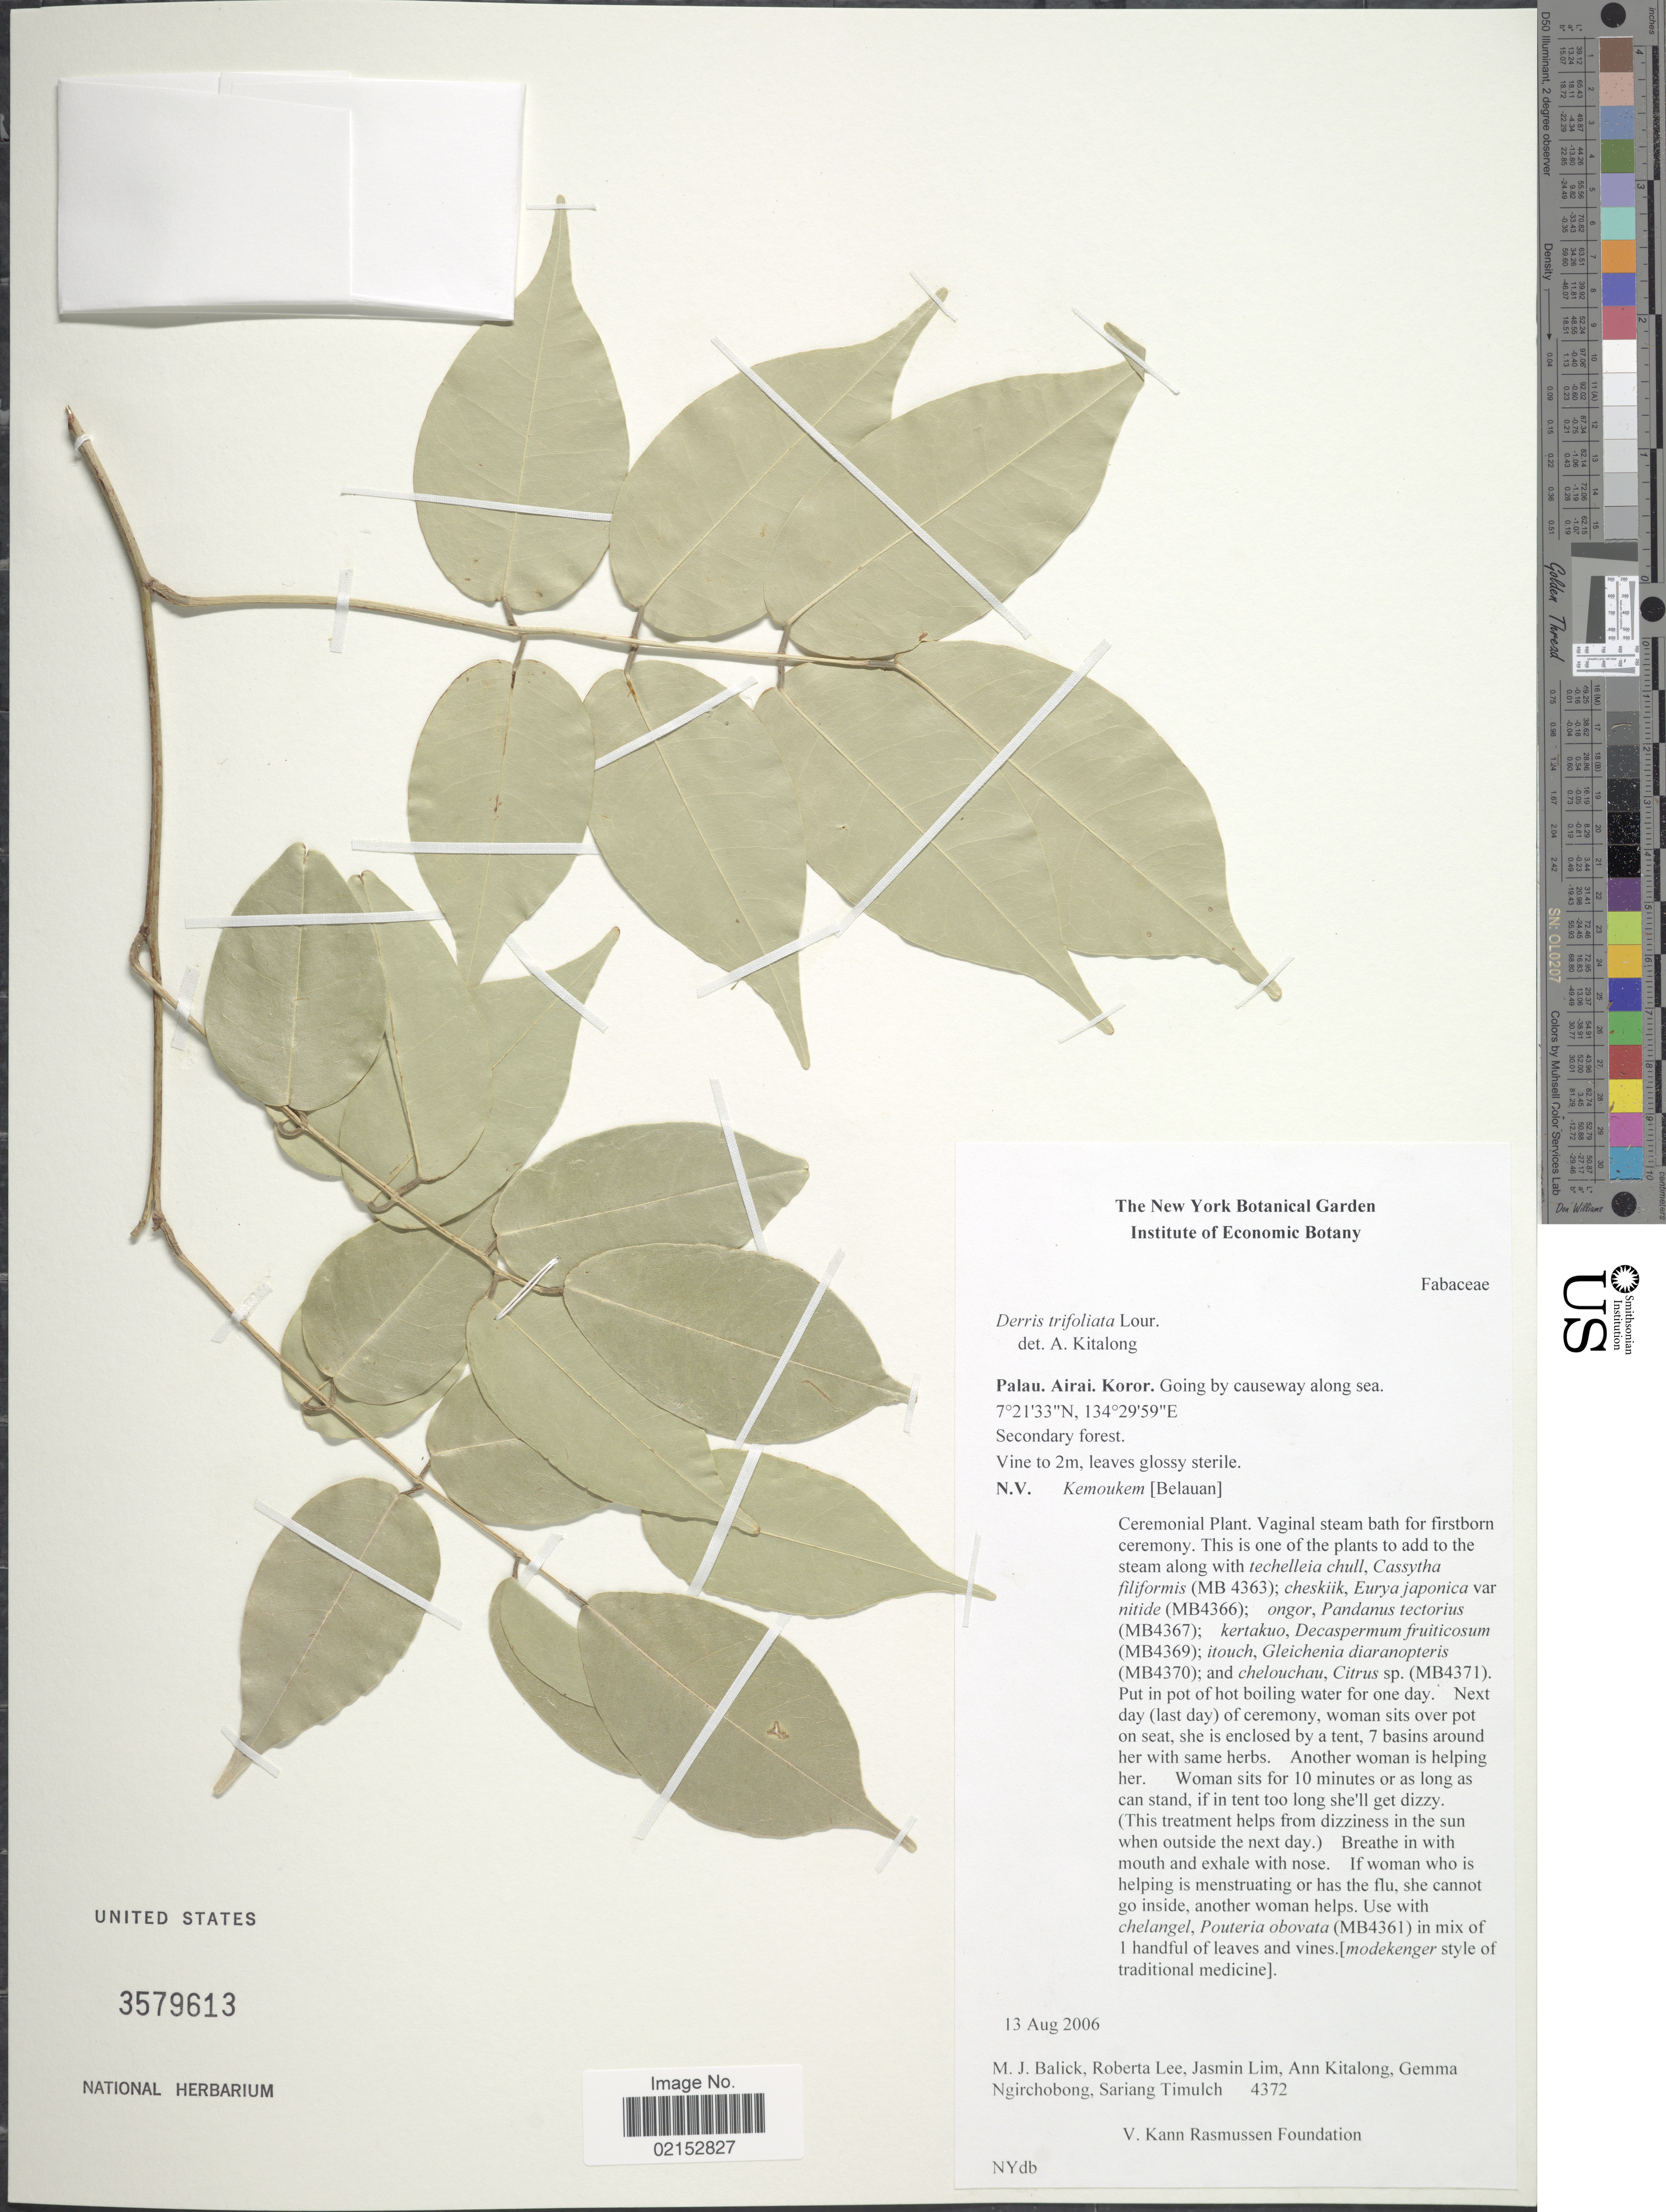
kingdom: Plantae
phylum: Tracheophyta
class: Magnoliopsida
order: Fabales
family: Fabaceae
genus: Derris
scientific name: Derris trifoliata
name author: Lour.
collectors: M. J. Balick, R. Lee, J. Lim, A. Kitalong & et al.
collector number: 4372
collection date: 2006-08-13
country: Palau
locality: Palau, Airai, Koror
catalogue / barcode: US 3579613